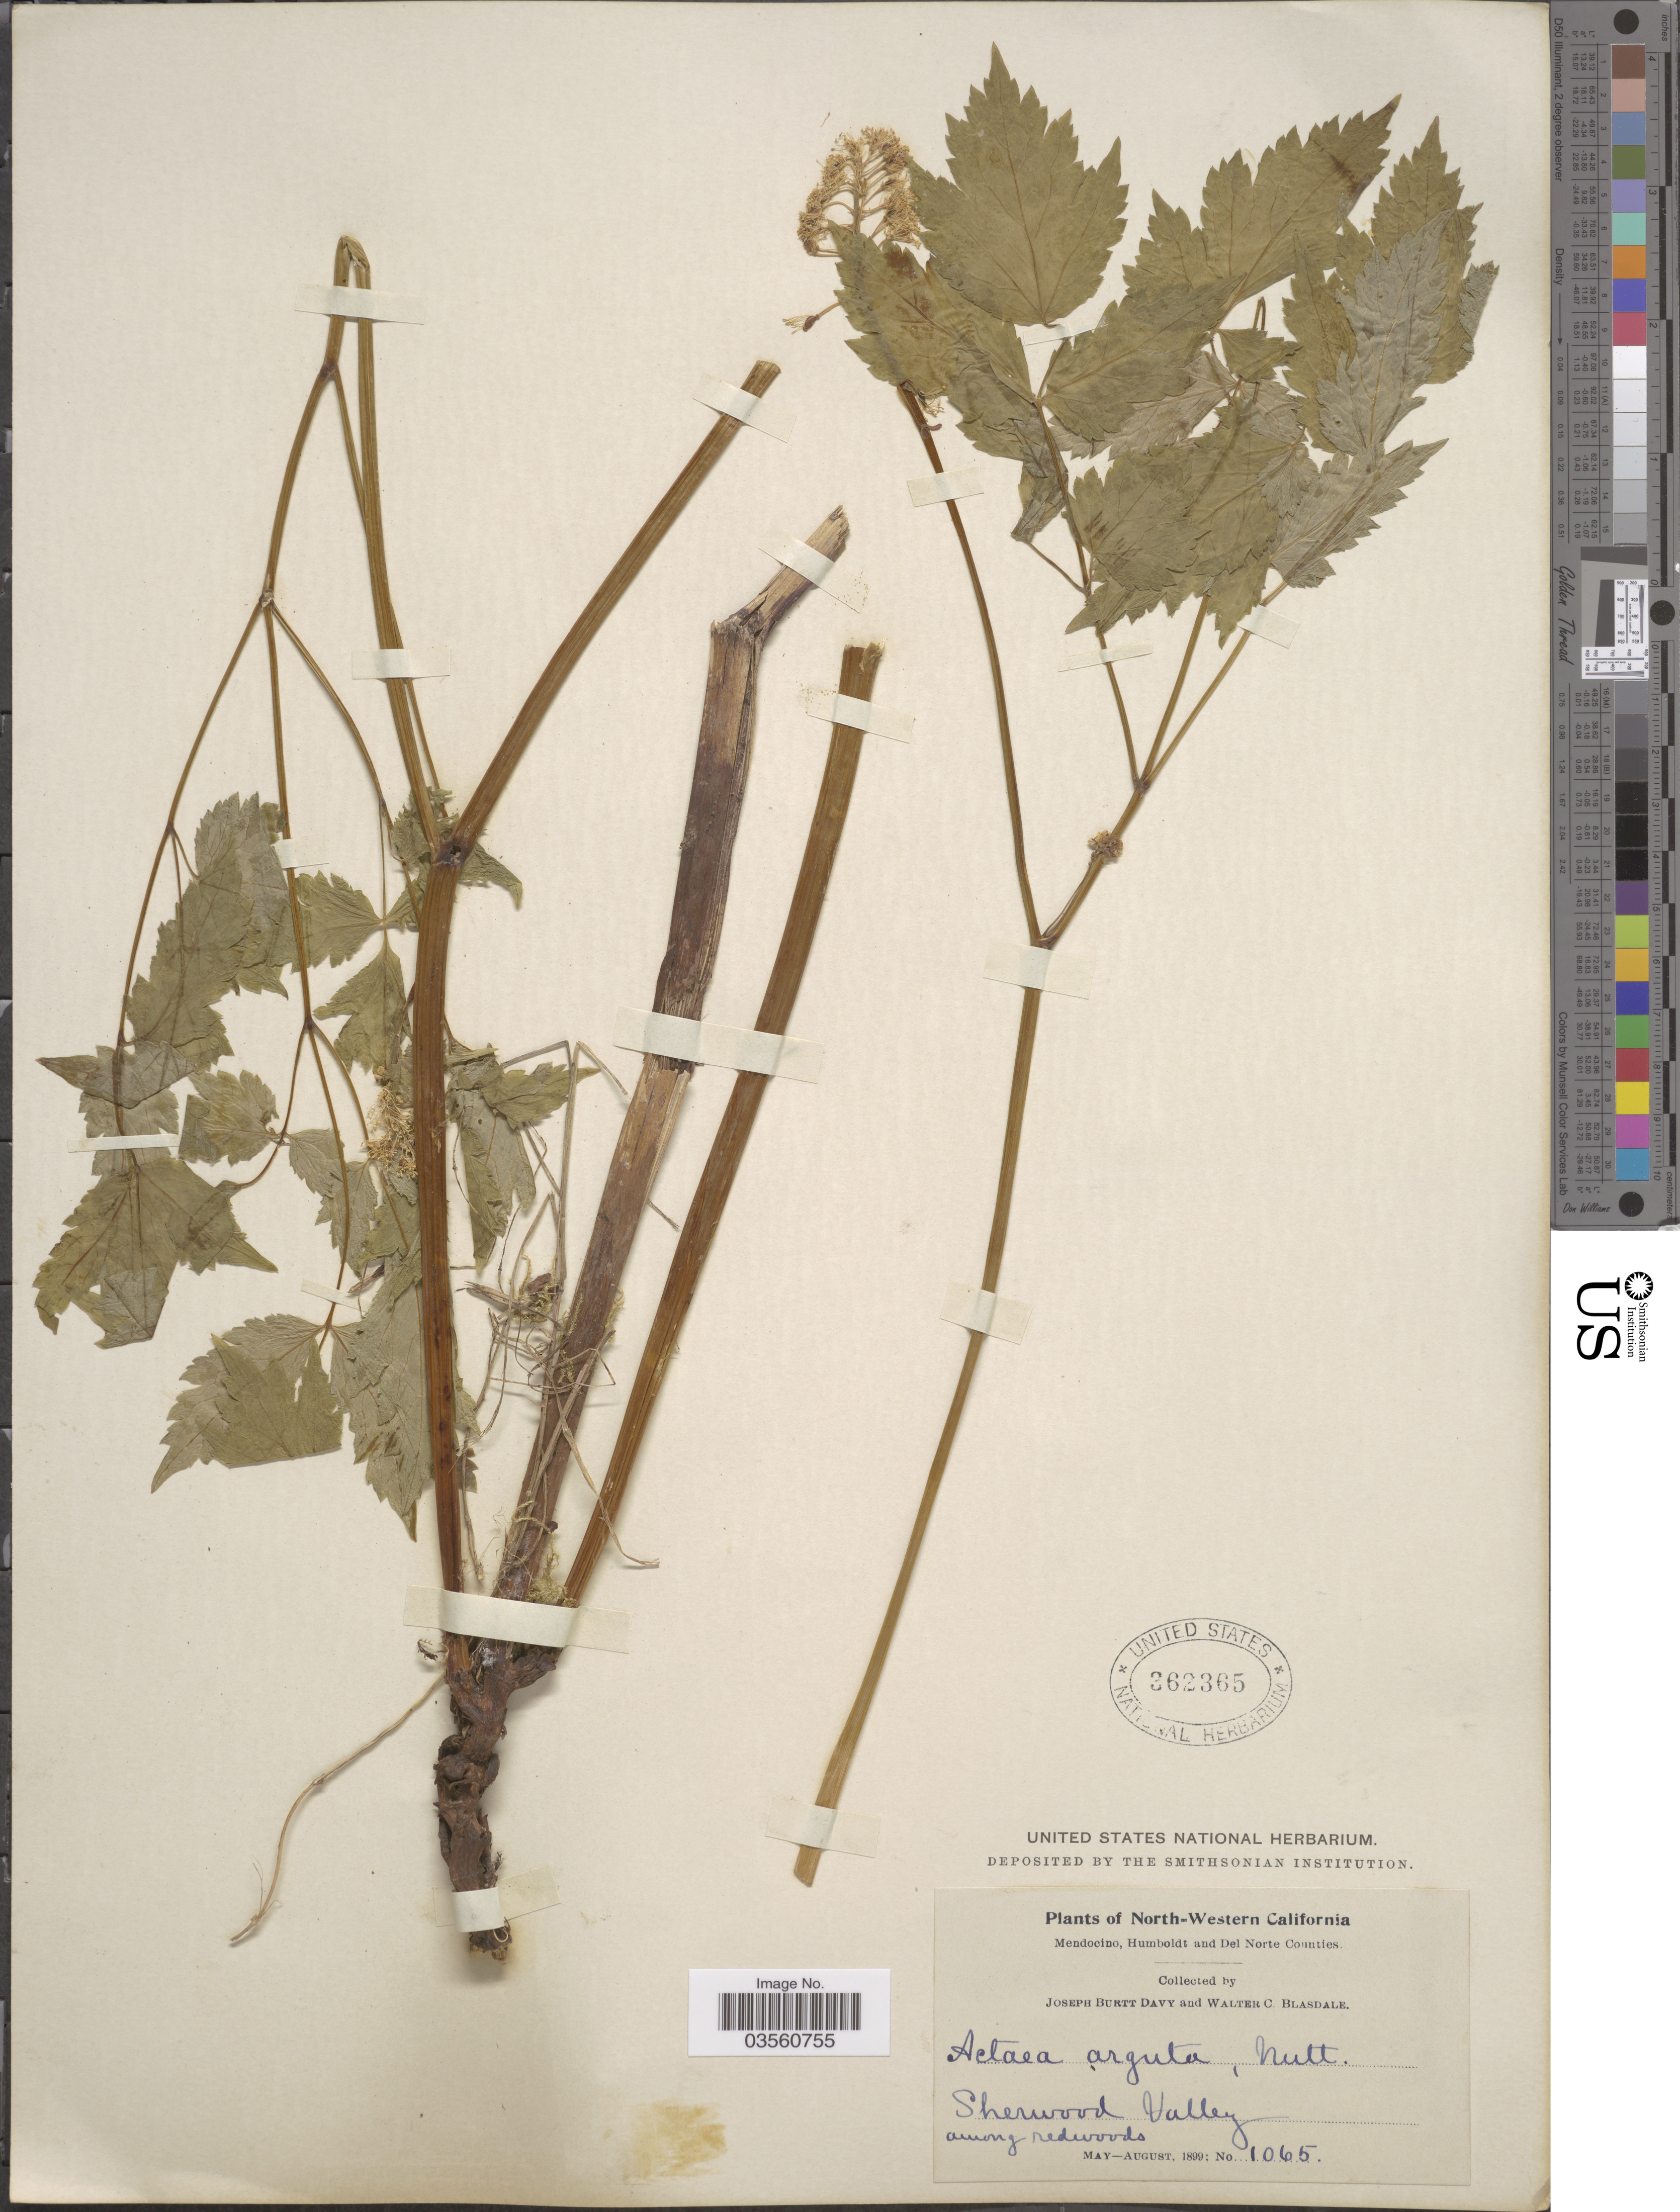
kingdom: Plantae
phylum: Tracheophyta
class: Magnoliopsida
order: Ranunculales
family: Ranunculaceae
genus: Actaea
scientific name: Actaea rubra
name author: (Aiton) Willd.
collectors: J. Burtt Davy & W. Blasdale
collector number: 1065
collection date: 1899-05/1899-08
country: United States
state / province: California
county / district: Mendocino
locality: North-Western California. Mendocino, Humboldt and Del Norte Counties. Sherwood Valley.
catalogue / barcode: US 362365